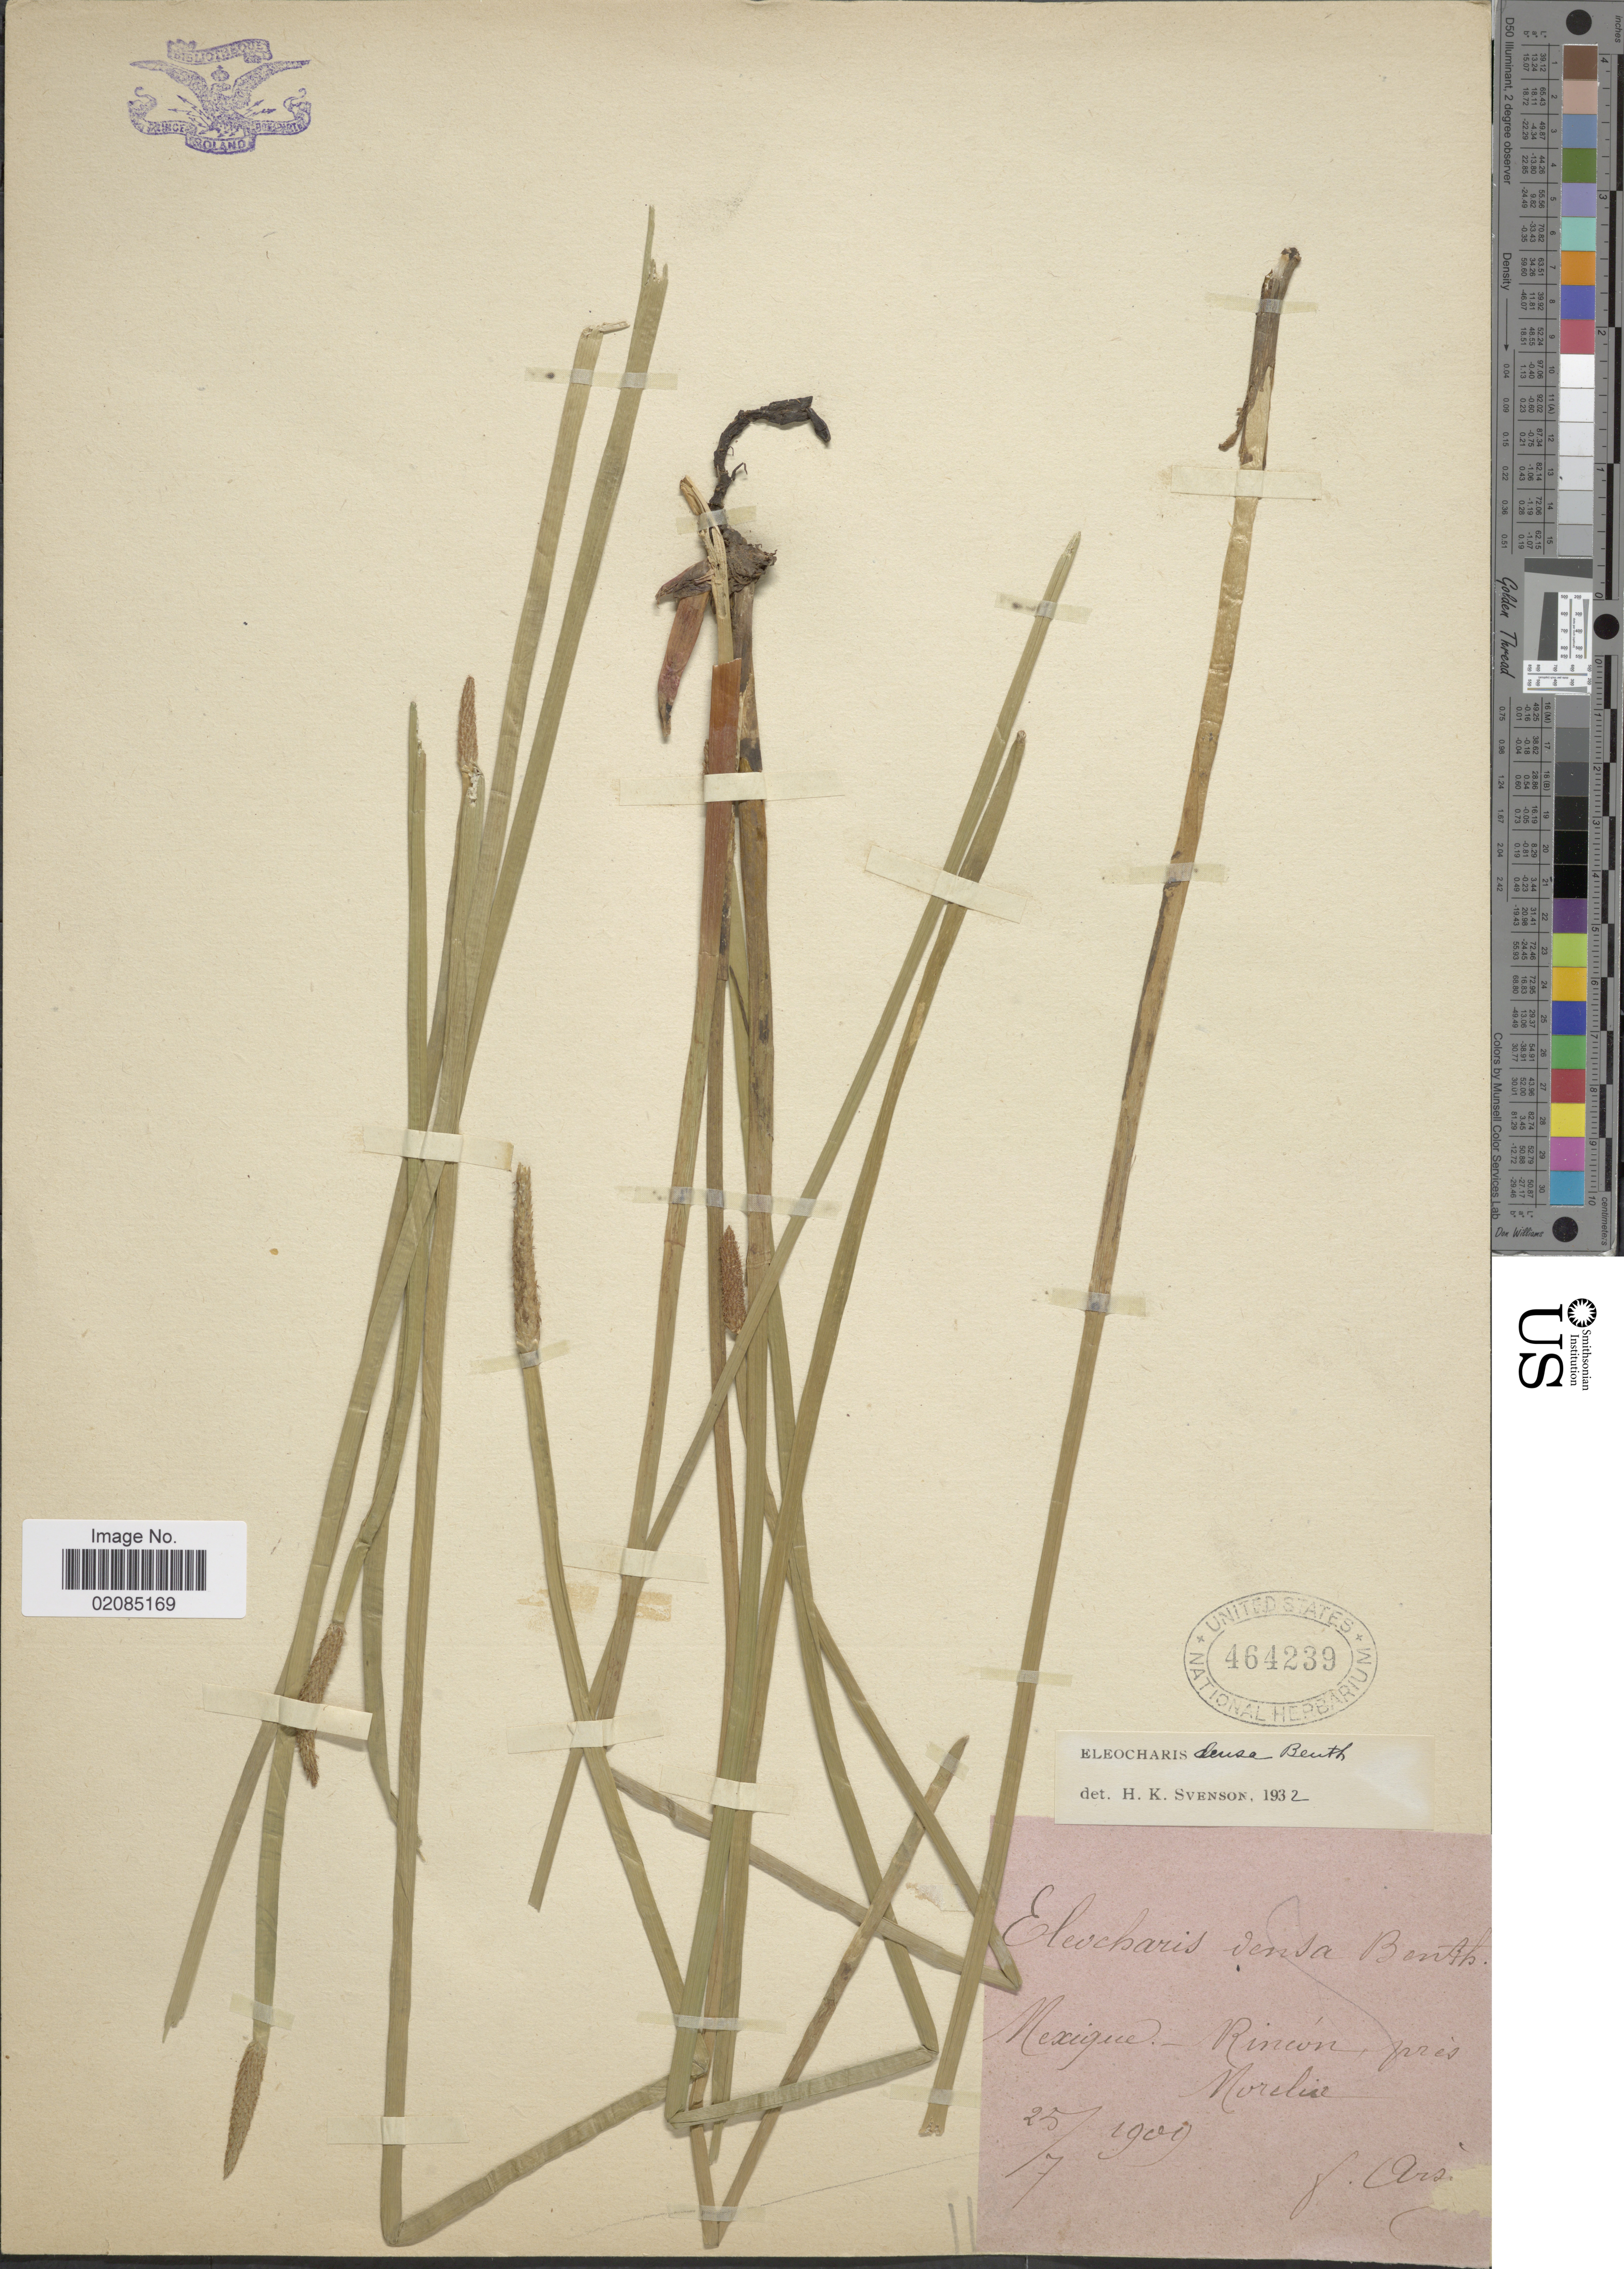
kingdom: Plantae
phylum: Tracheophyta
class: Liliopsida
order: Poales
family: Cyperaceae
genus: Eleocharis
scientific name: Eleocharis densa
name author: Benth.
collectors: F. Arsène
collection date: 1909-07-25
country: Mexico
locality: Mexique-Rincon, pres Morelia.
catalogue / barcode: US 464239